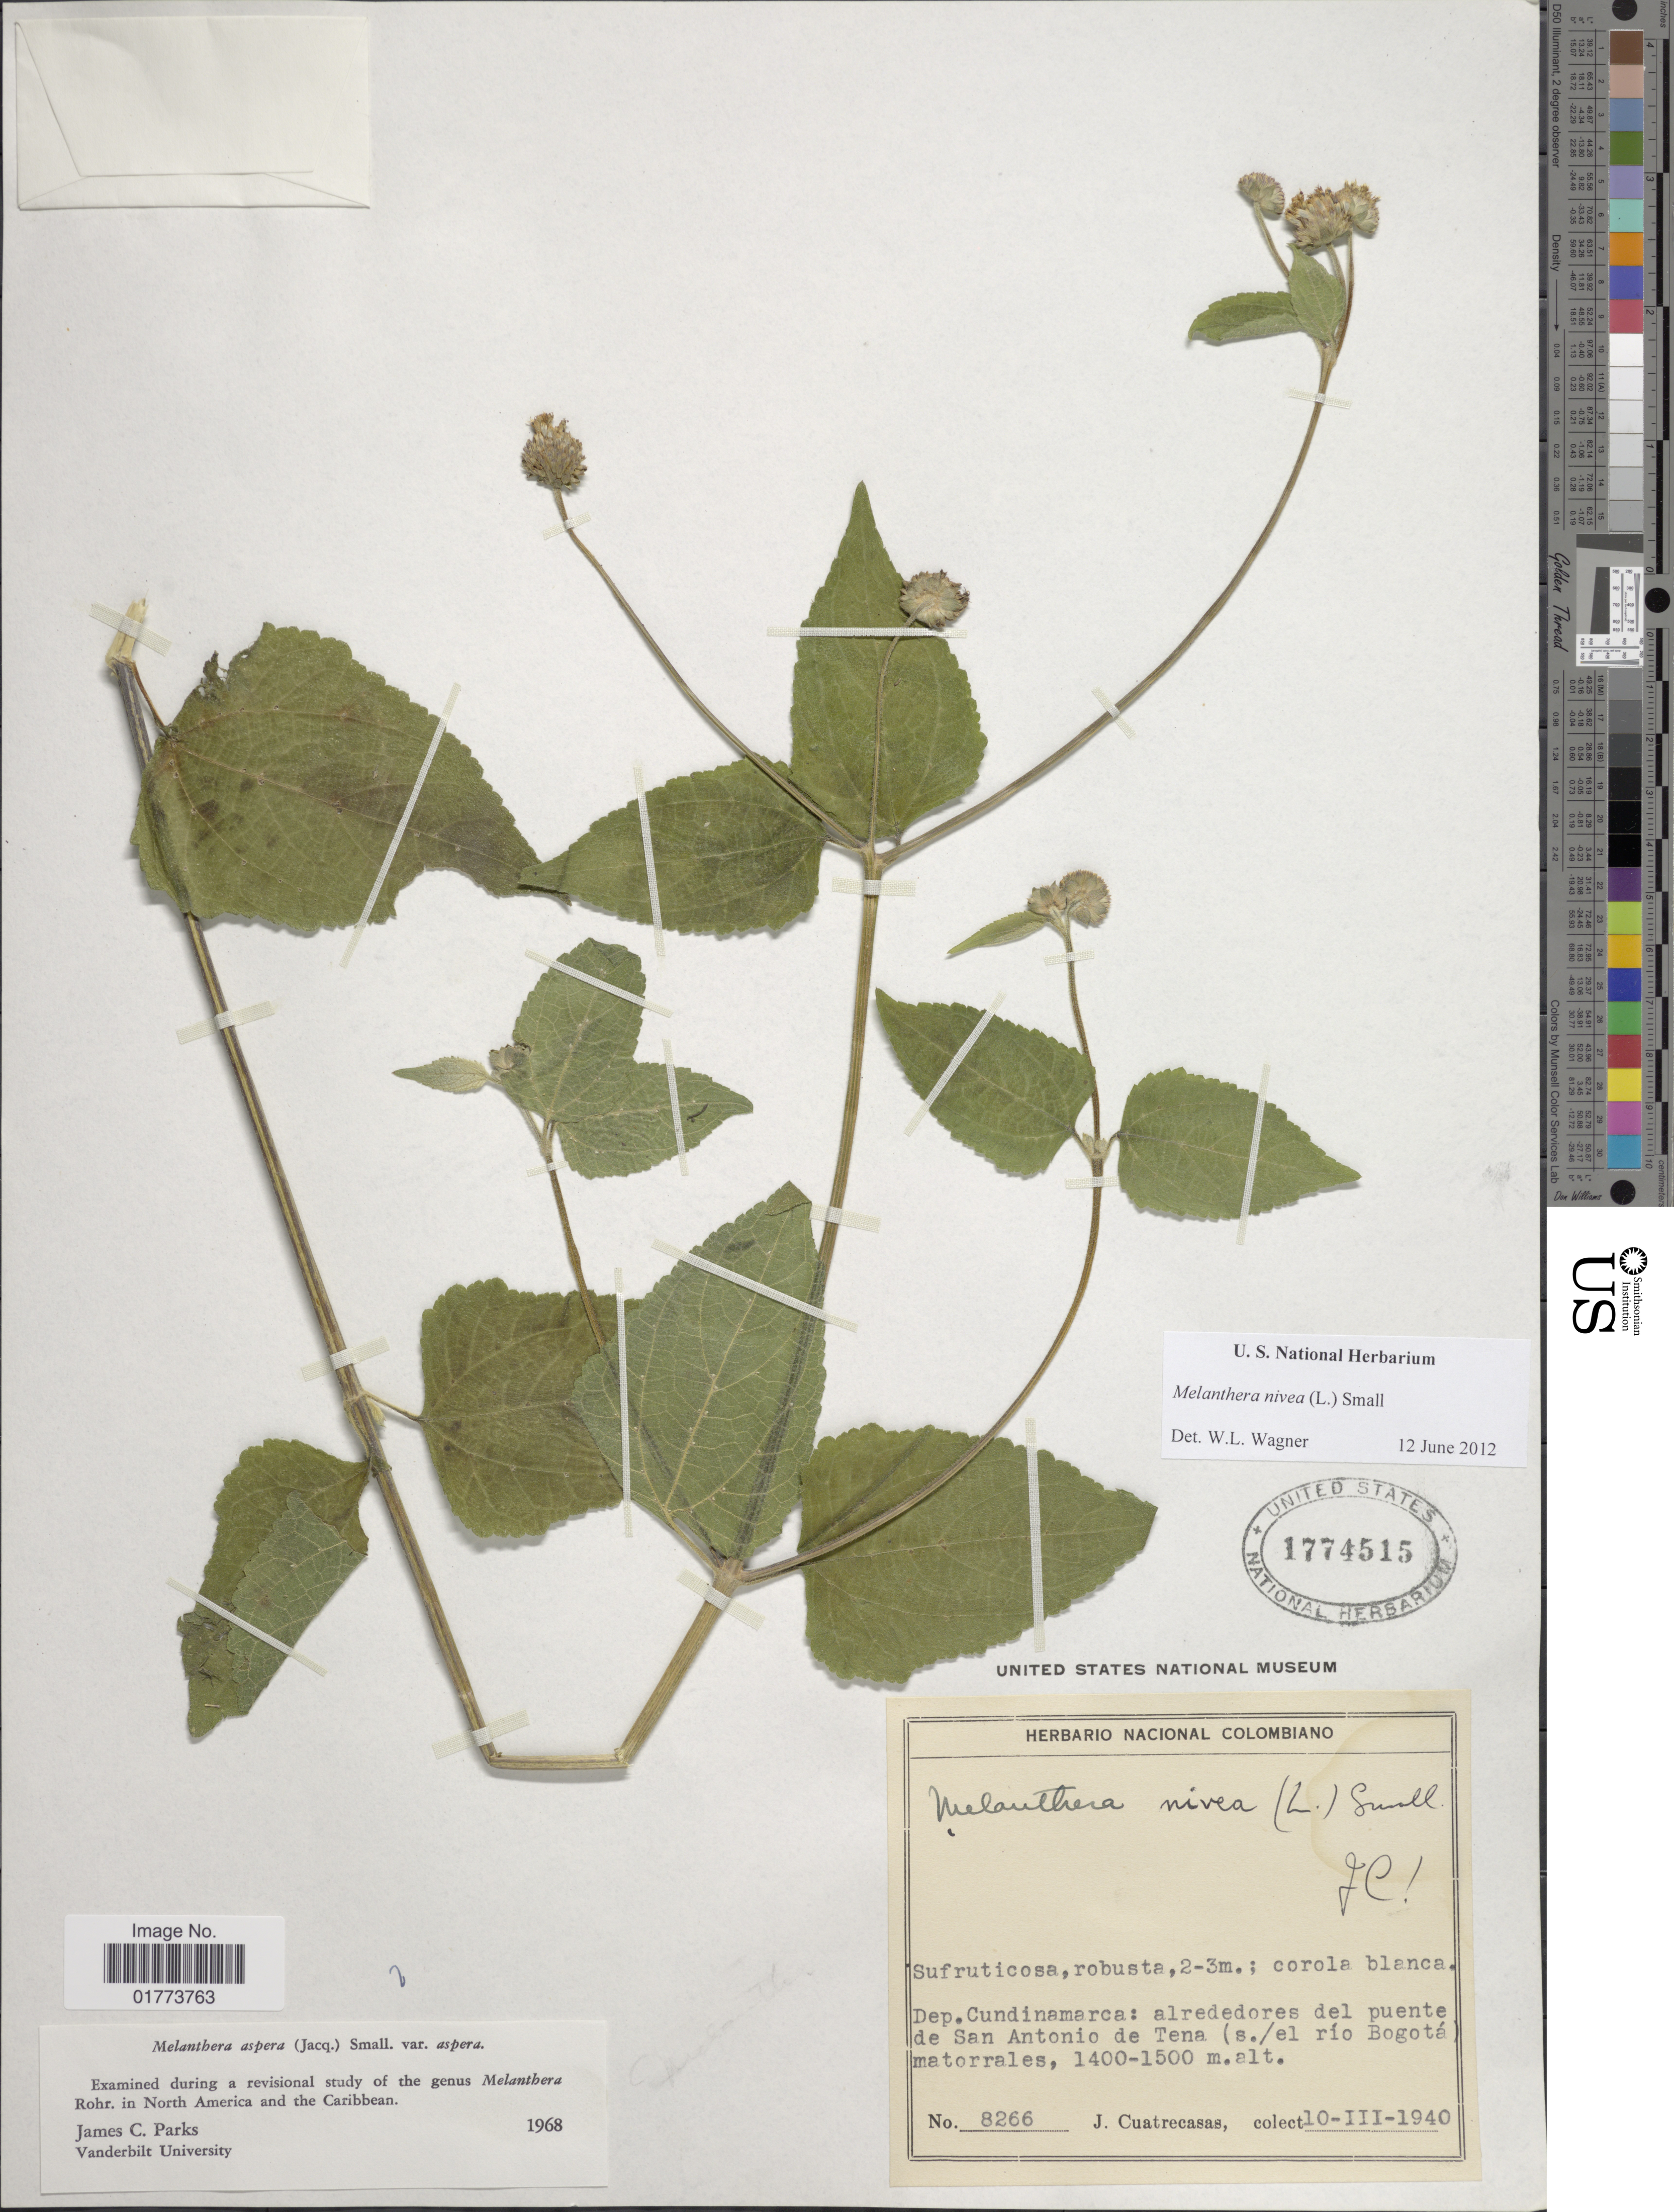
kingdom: Plantae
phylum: Tracheophyta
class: Magnoliopsida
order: Asterales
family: Asteraceae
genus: Melanthera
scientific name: Melanthera nivea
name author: (L.) Small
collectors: J. Cuatrecasas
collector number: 8266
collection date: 1940-03-10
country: Colombia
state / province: Cundinamarca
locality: Dep. Cundinamarca: alrededores del puente de San Antonio de Tena (s. / el rio Bogota matorrales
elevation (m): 1400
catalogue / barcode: US 1774515